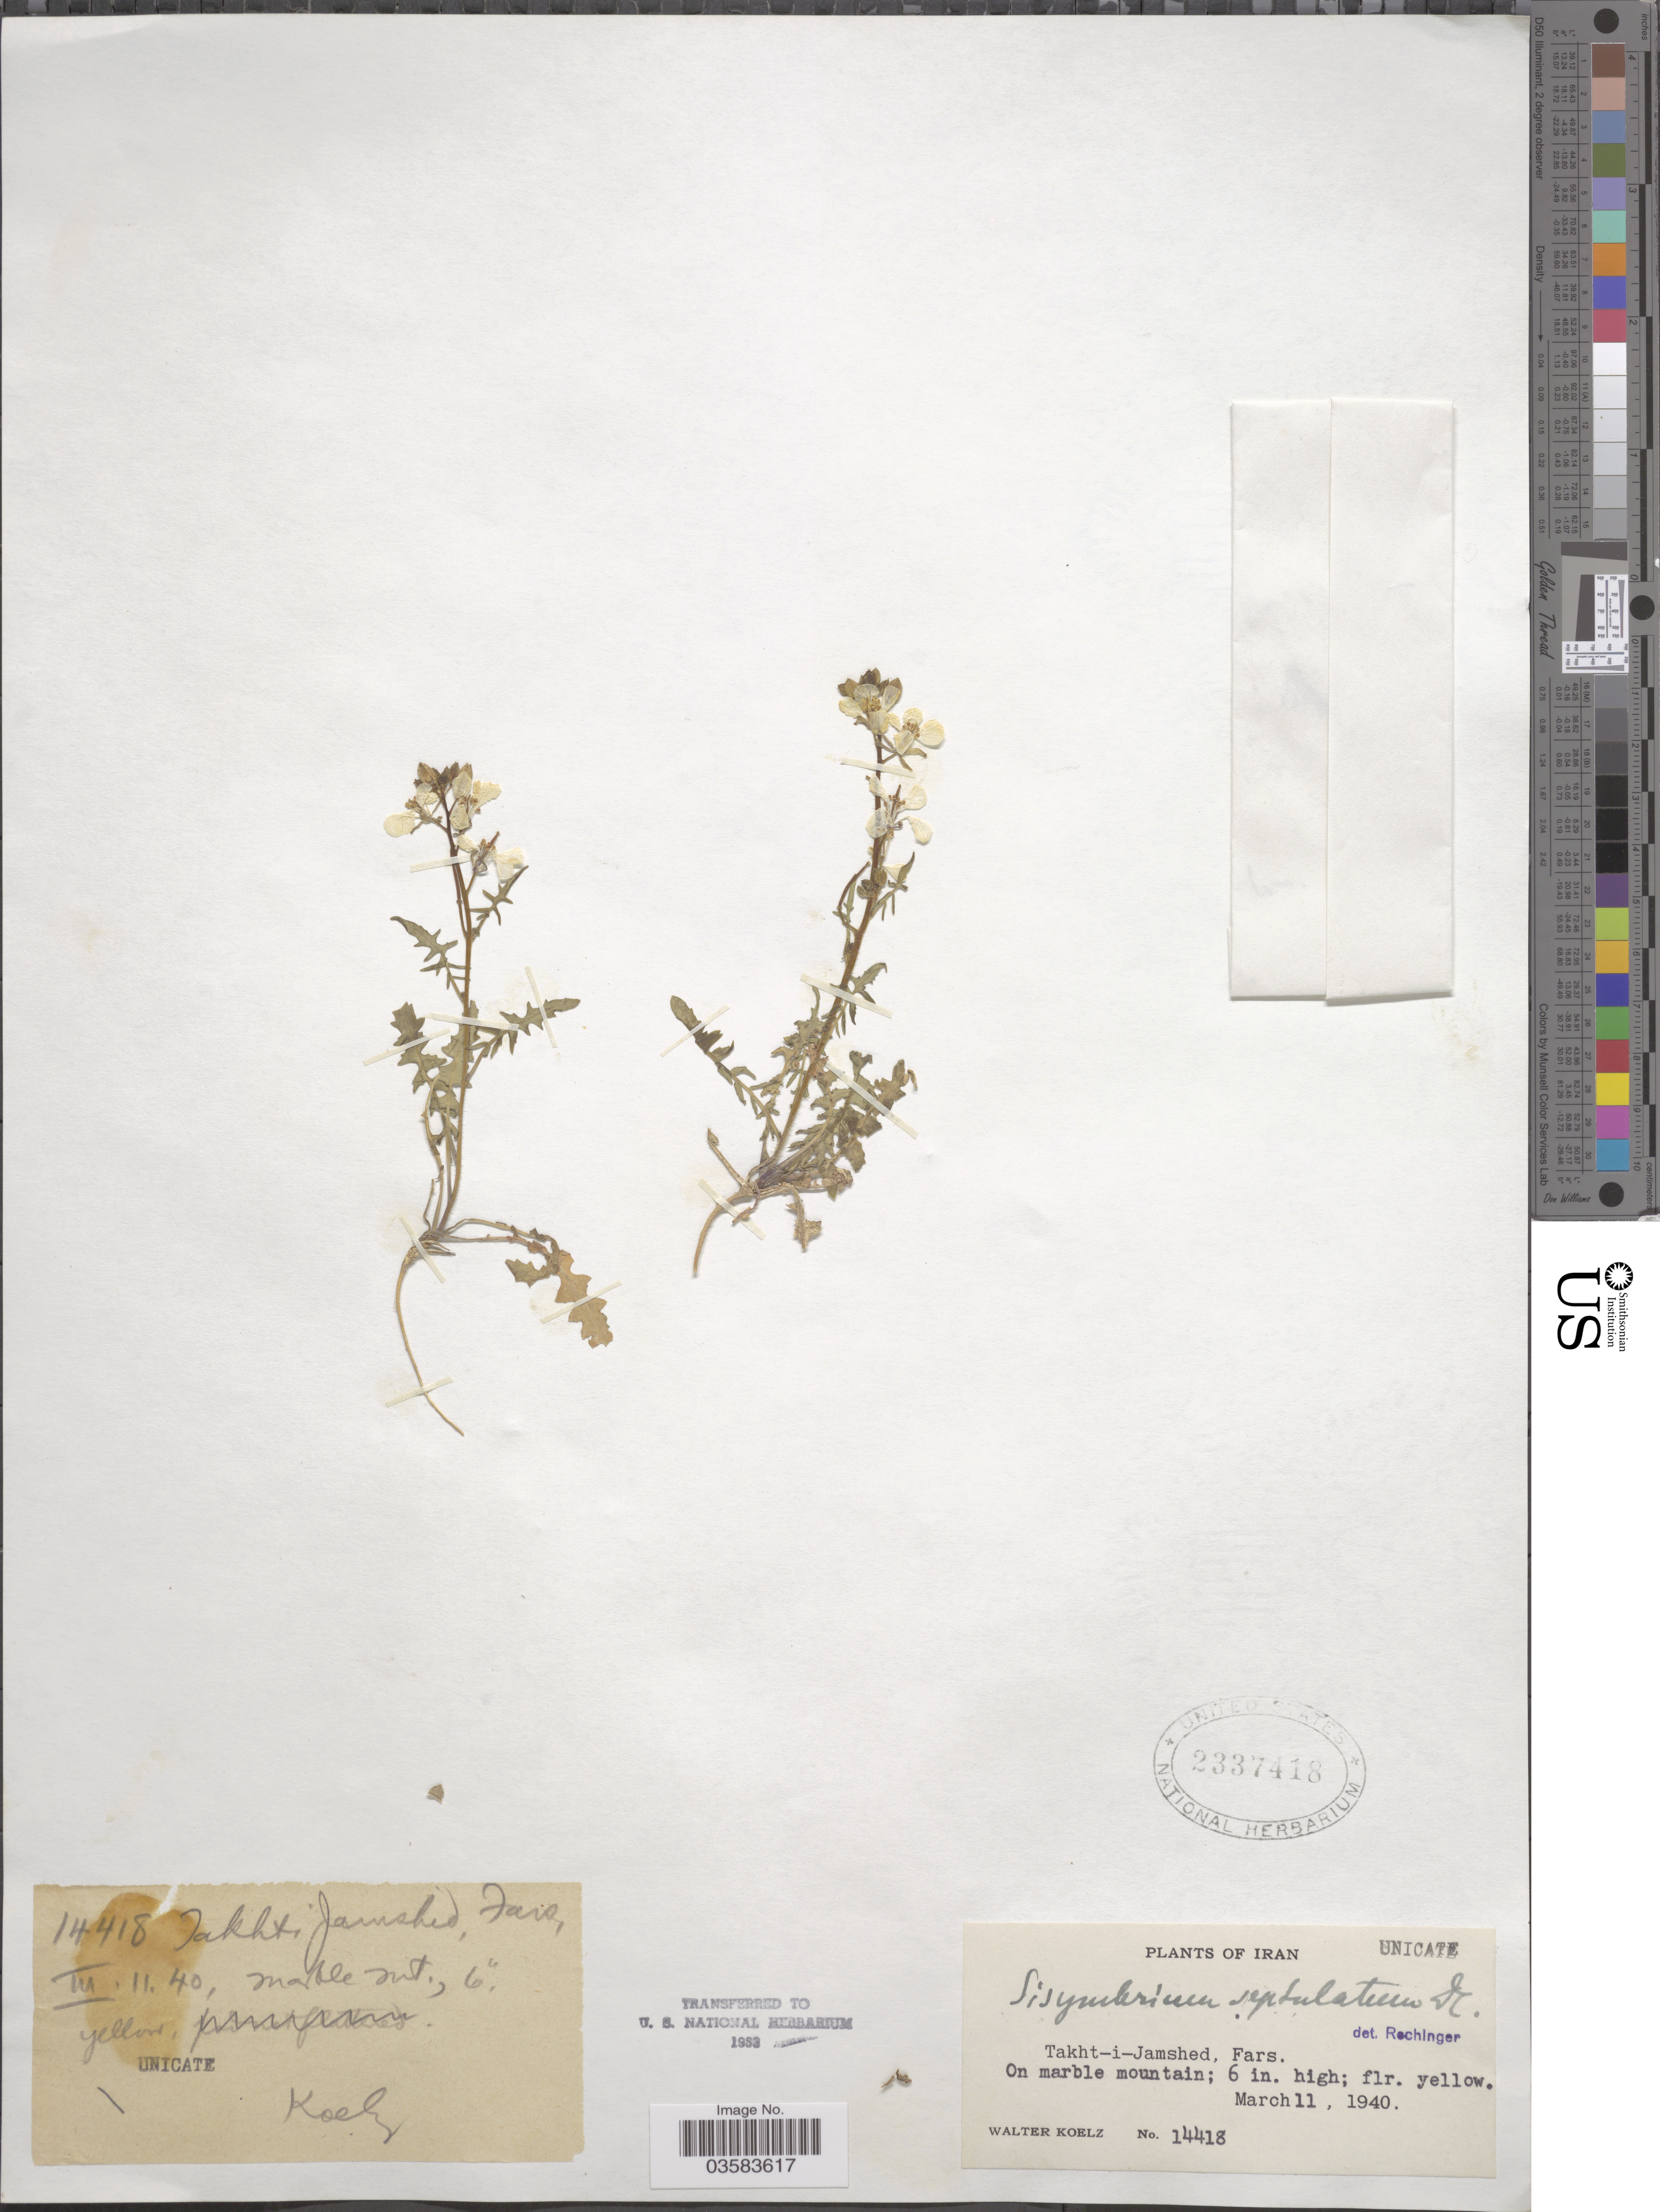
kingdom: Plantae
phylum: Tracheophyta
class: Magnoliopsida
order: Brassicales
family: Brassicaceae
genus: Sisymbrium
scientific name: Sisymbrium septulatum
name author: DC.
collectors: W. N. Koelz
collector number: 14418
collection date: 1940-03-11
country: Iran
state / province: Fars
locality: Takht-i-Jamshed. On marble mountain.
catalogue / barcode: US 2337418